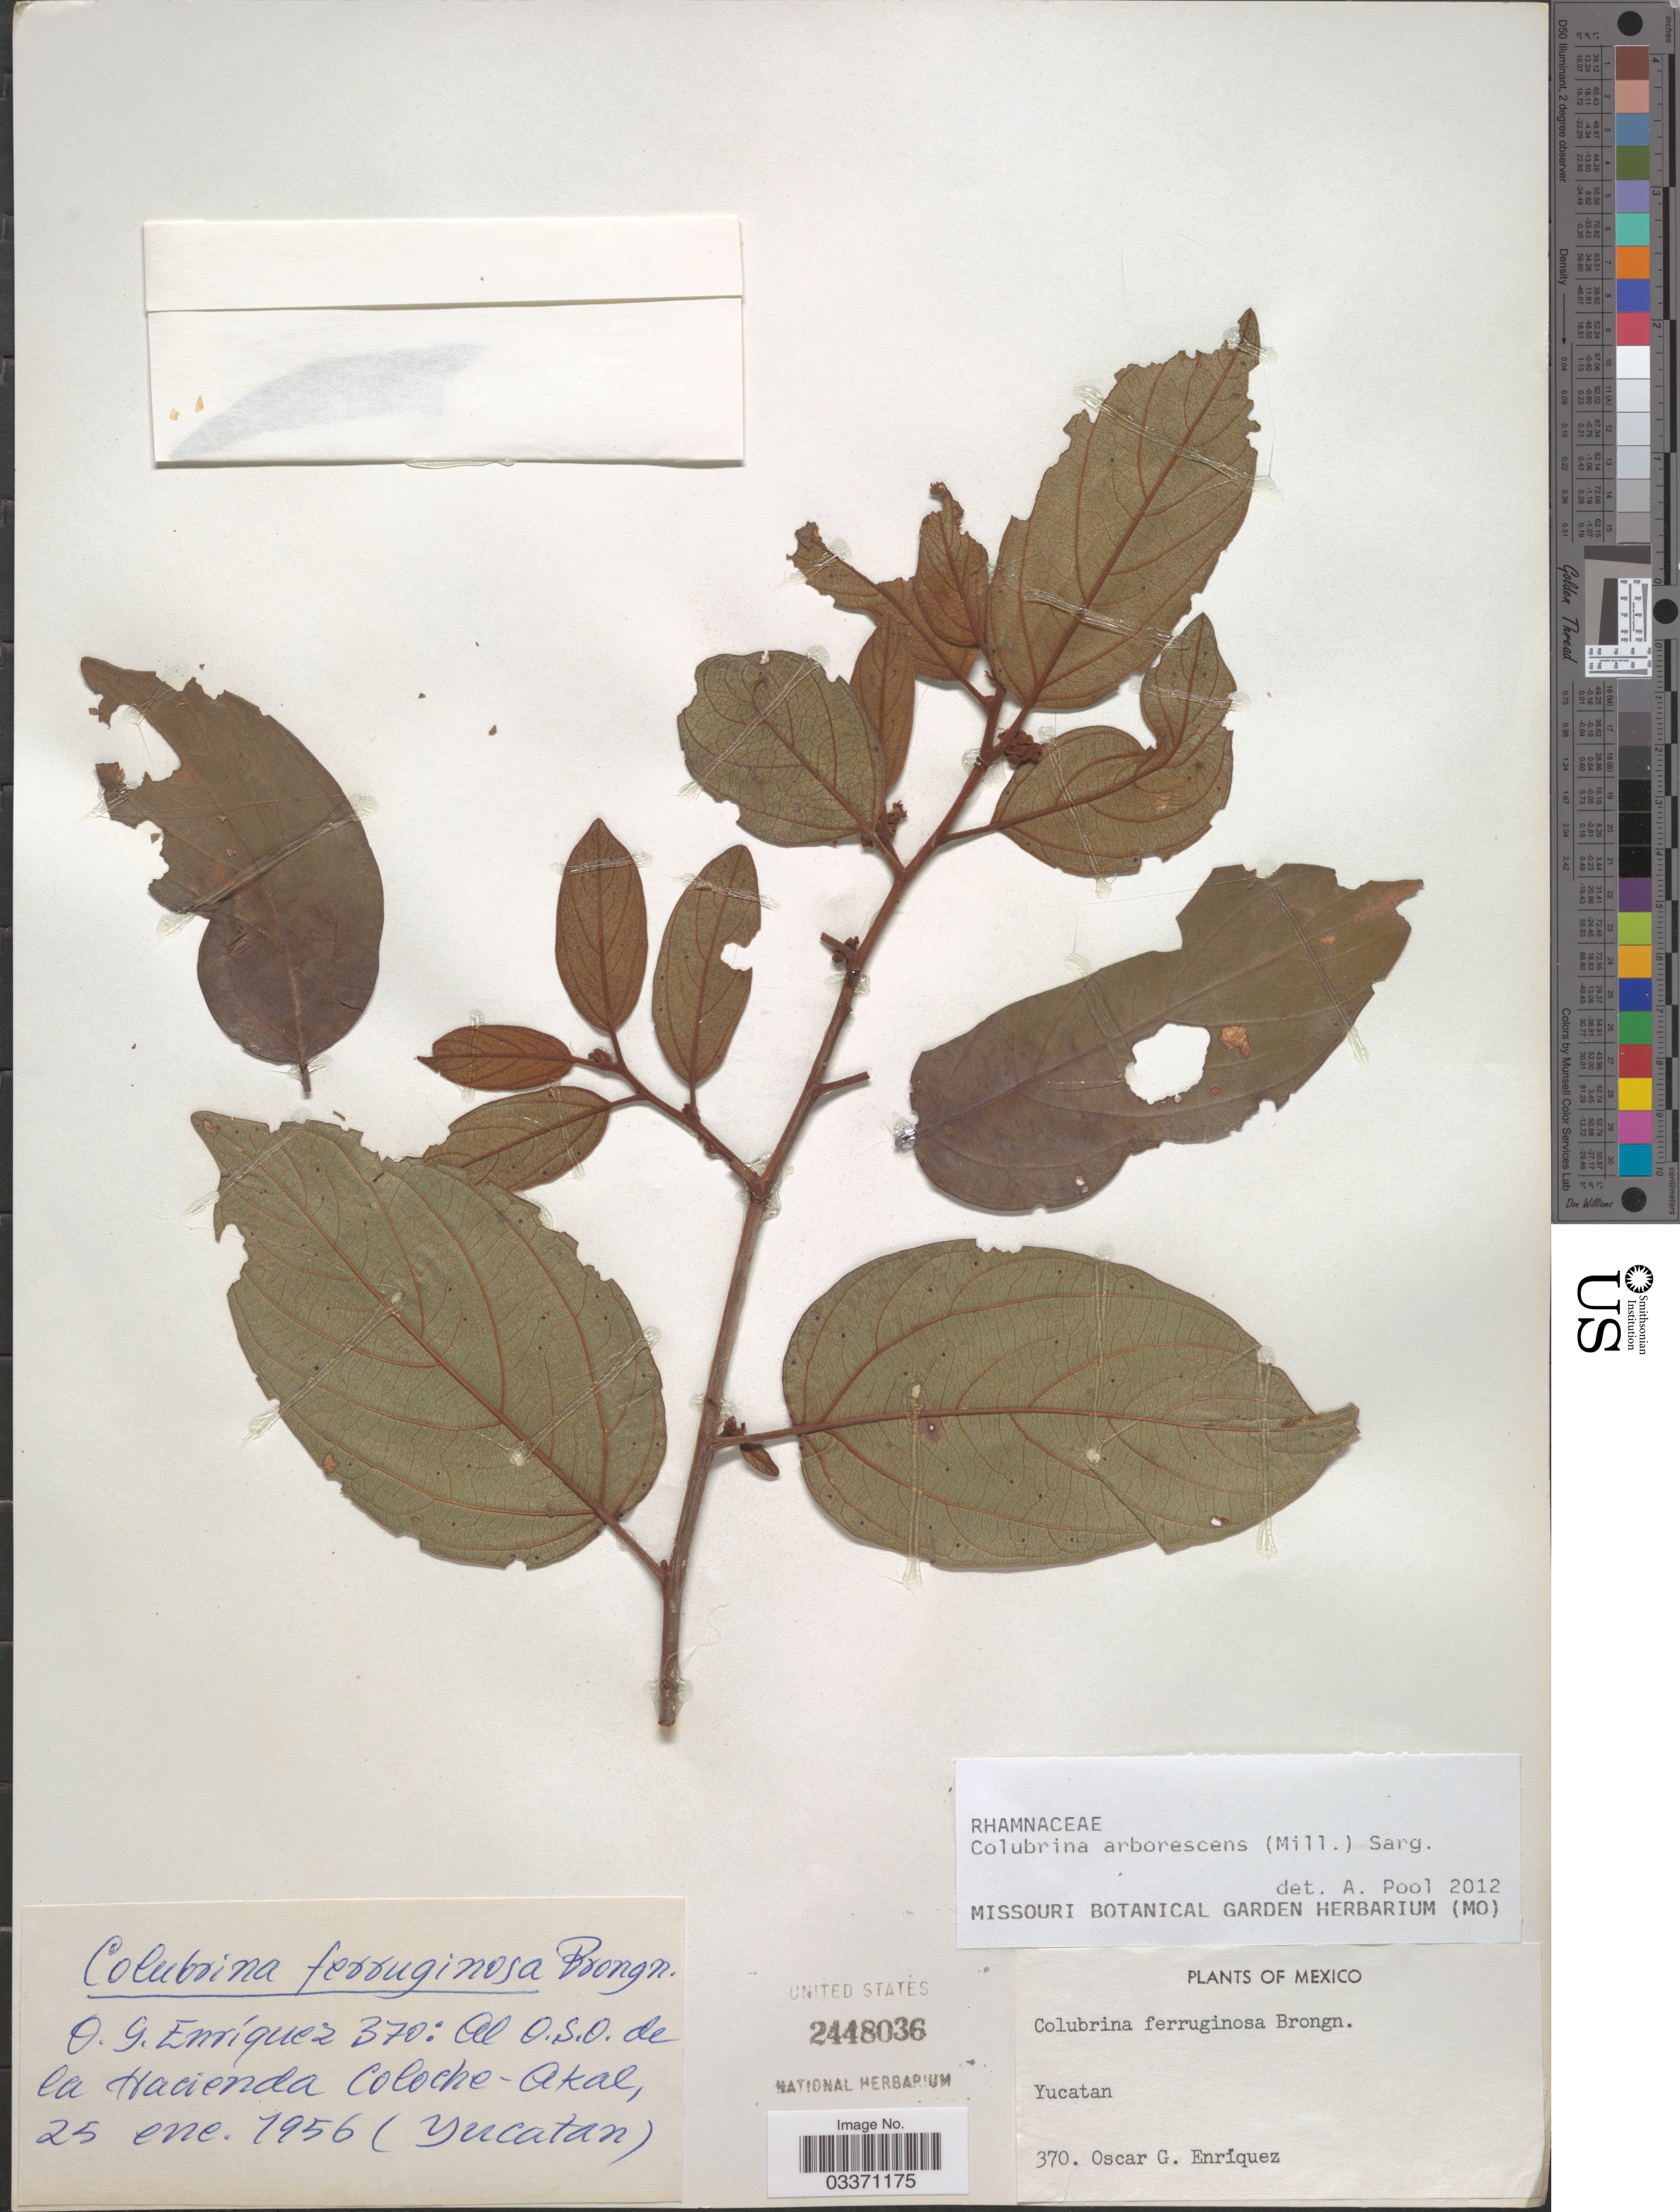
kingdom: Plantae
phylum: Tracheophyta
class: Magnoliopsida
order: Rosales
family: Rhamnaceae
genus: Colubrina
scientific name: Colubrina arborescens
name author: (Mill.) Sarg.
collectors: O. Enriquez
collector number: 370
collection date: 1956-01-25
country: Mexico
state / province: Yucatán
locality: Al O.S.O. de la Hacienda Coloche-Akal.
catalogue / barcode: US 2448036